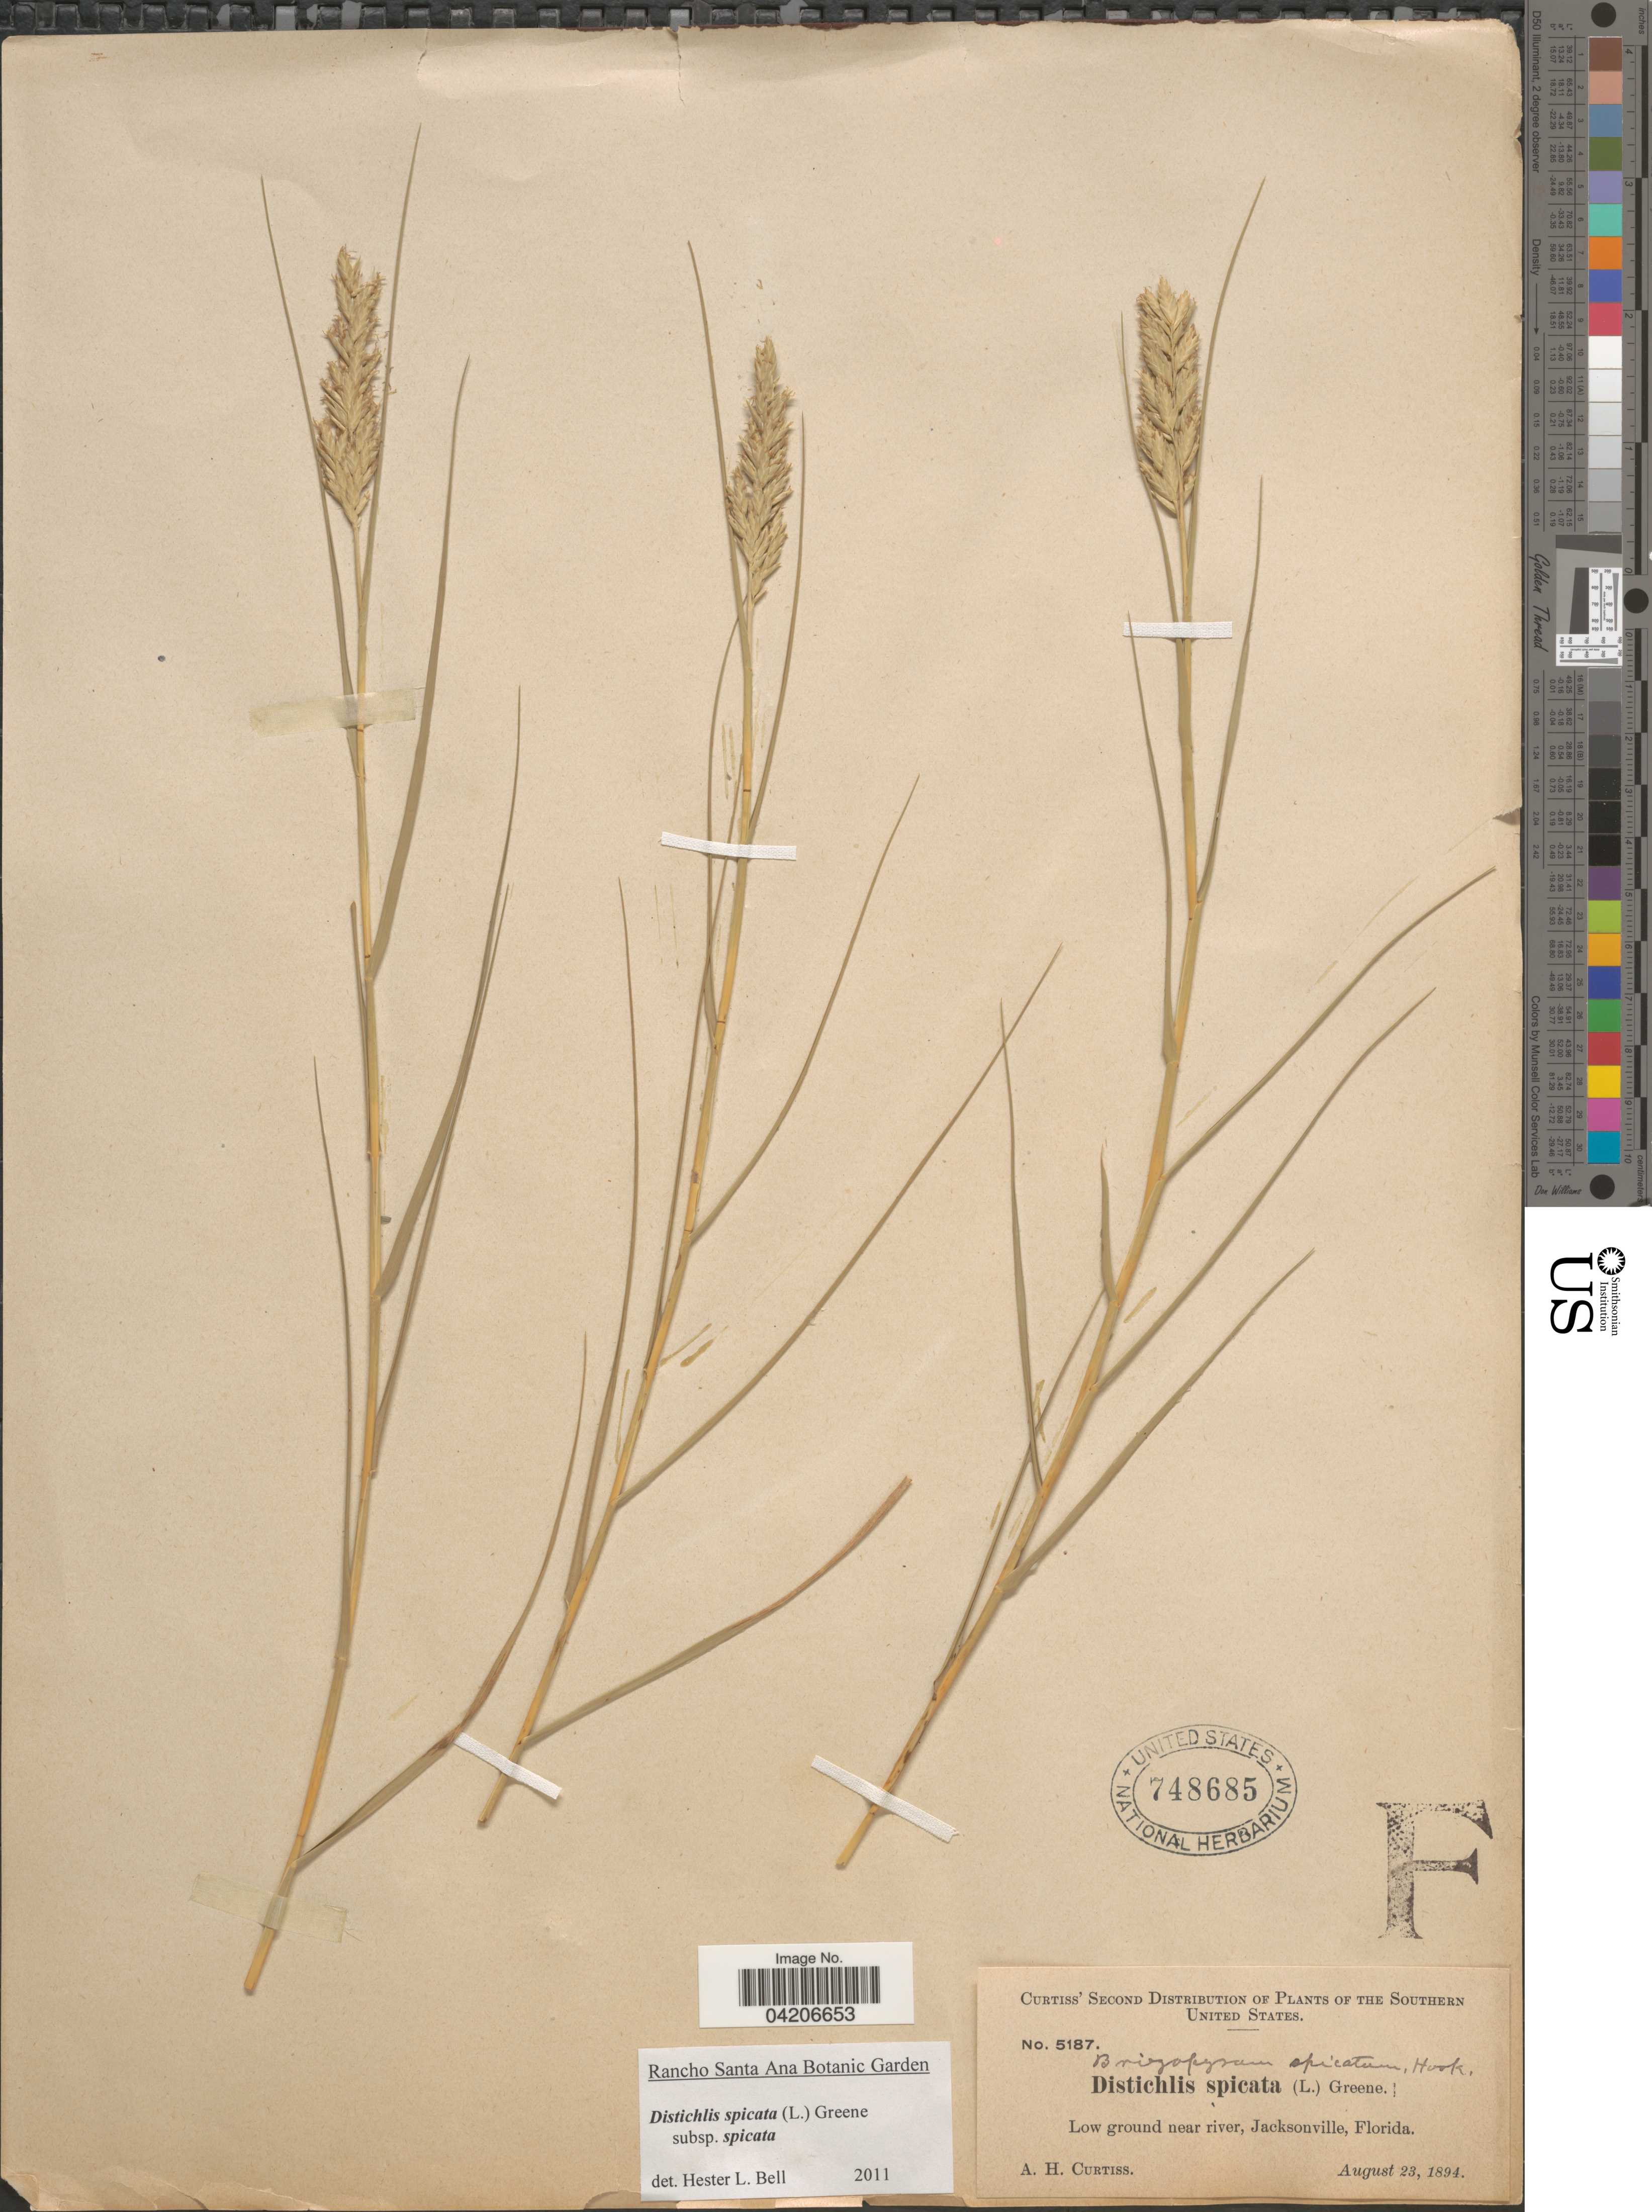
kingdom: Plantae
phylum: Tracheophyta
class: Liliopsida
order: Poales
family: Poaceae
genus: Distichlis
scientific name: Distichlis spicata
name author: (L.) Greene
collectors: A. H. Curtiss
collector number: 5187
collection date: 1894-08-23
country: United States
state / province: Florida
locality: Southern United States. Low ground near river, Jacksonville.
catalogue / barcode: US 748685